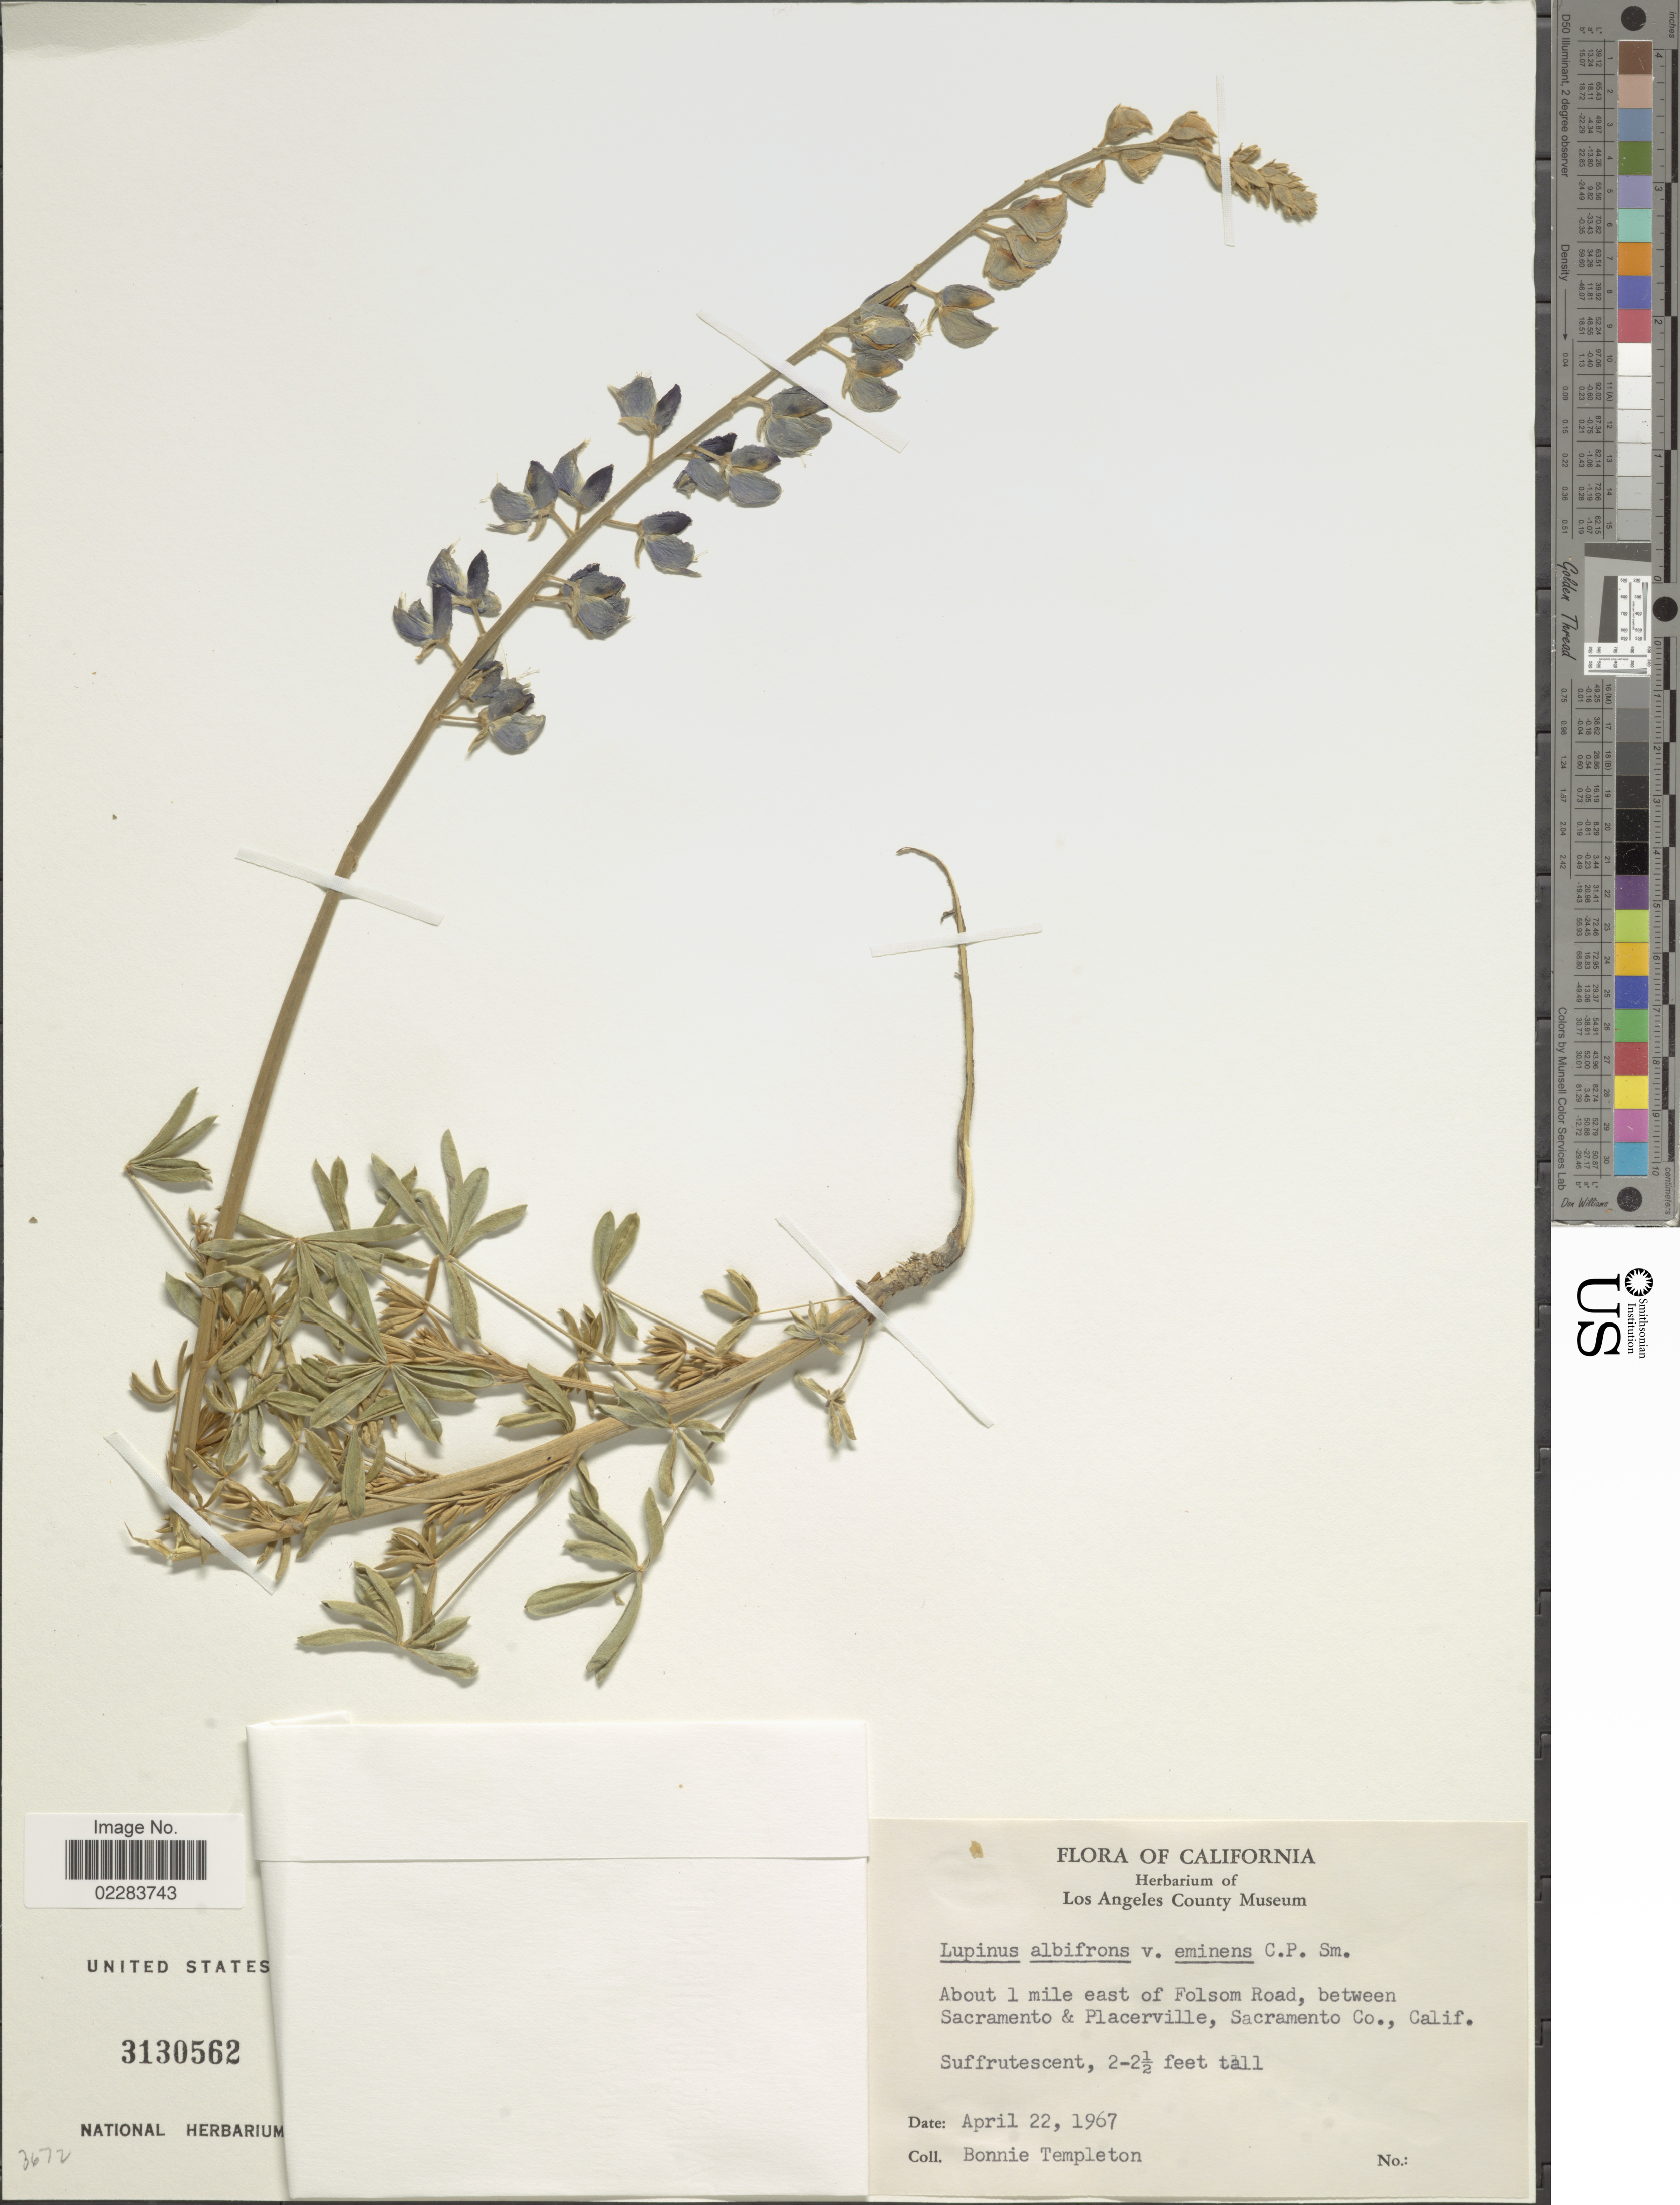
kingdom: Plantae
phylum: Tracheophyta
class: Magnoliopsida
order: Fabales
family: Fabaceae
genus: Lupinus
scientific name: Lupinus albifrons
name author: Benth.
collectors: B. Templeton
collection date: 1967-04-22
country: United States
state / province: California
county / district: Sacramento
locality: About 1 mile east of Folsom Road, between Sacramento & Placerville, Sacramento Co., Calif.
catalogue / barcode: US 3130562